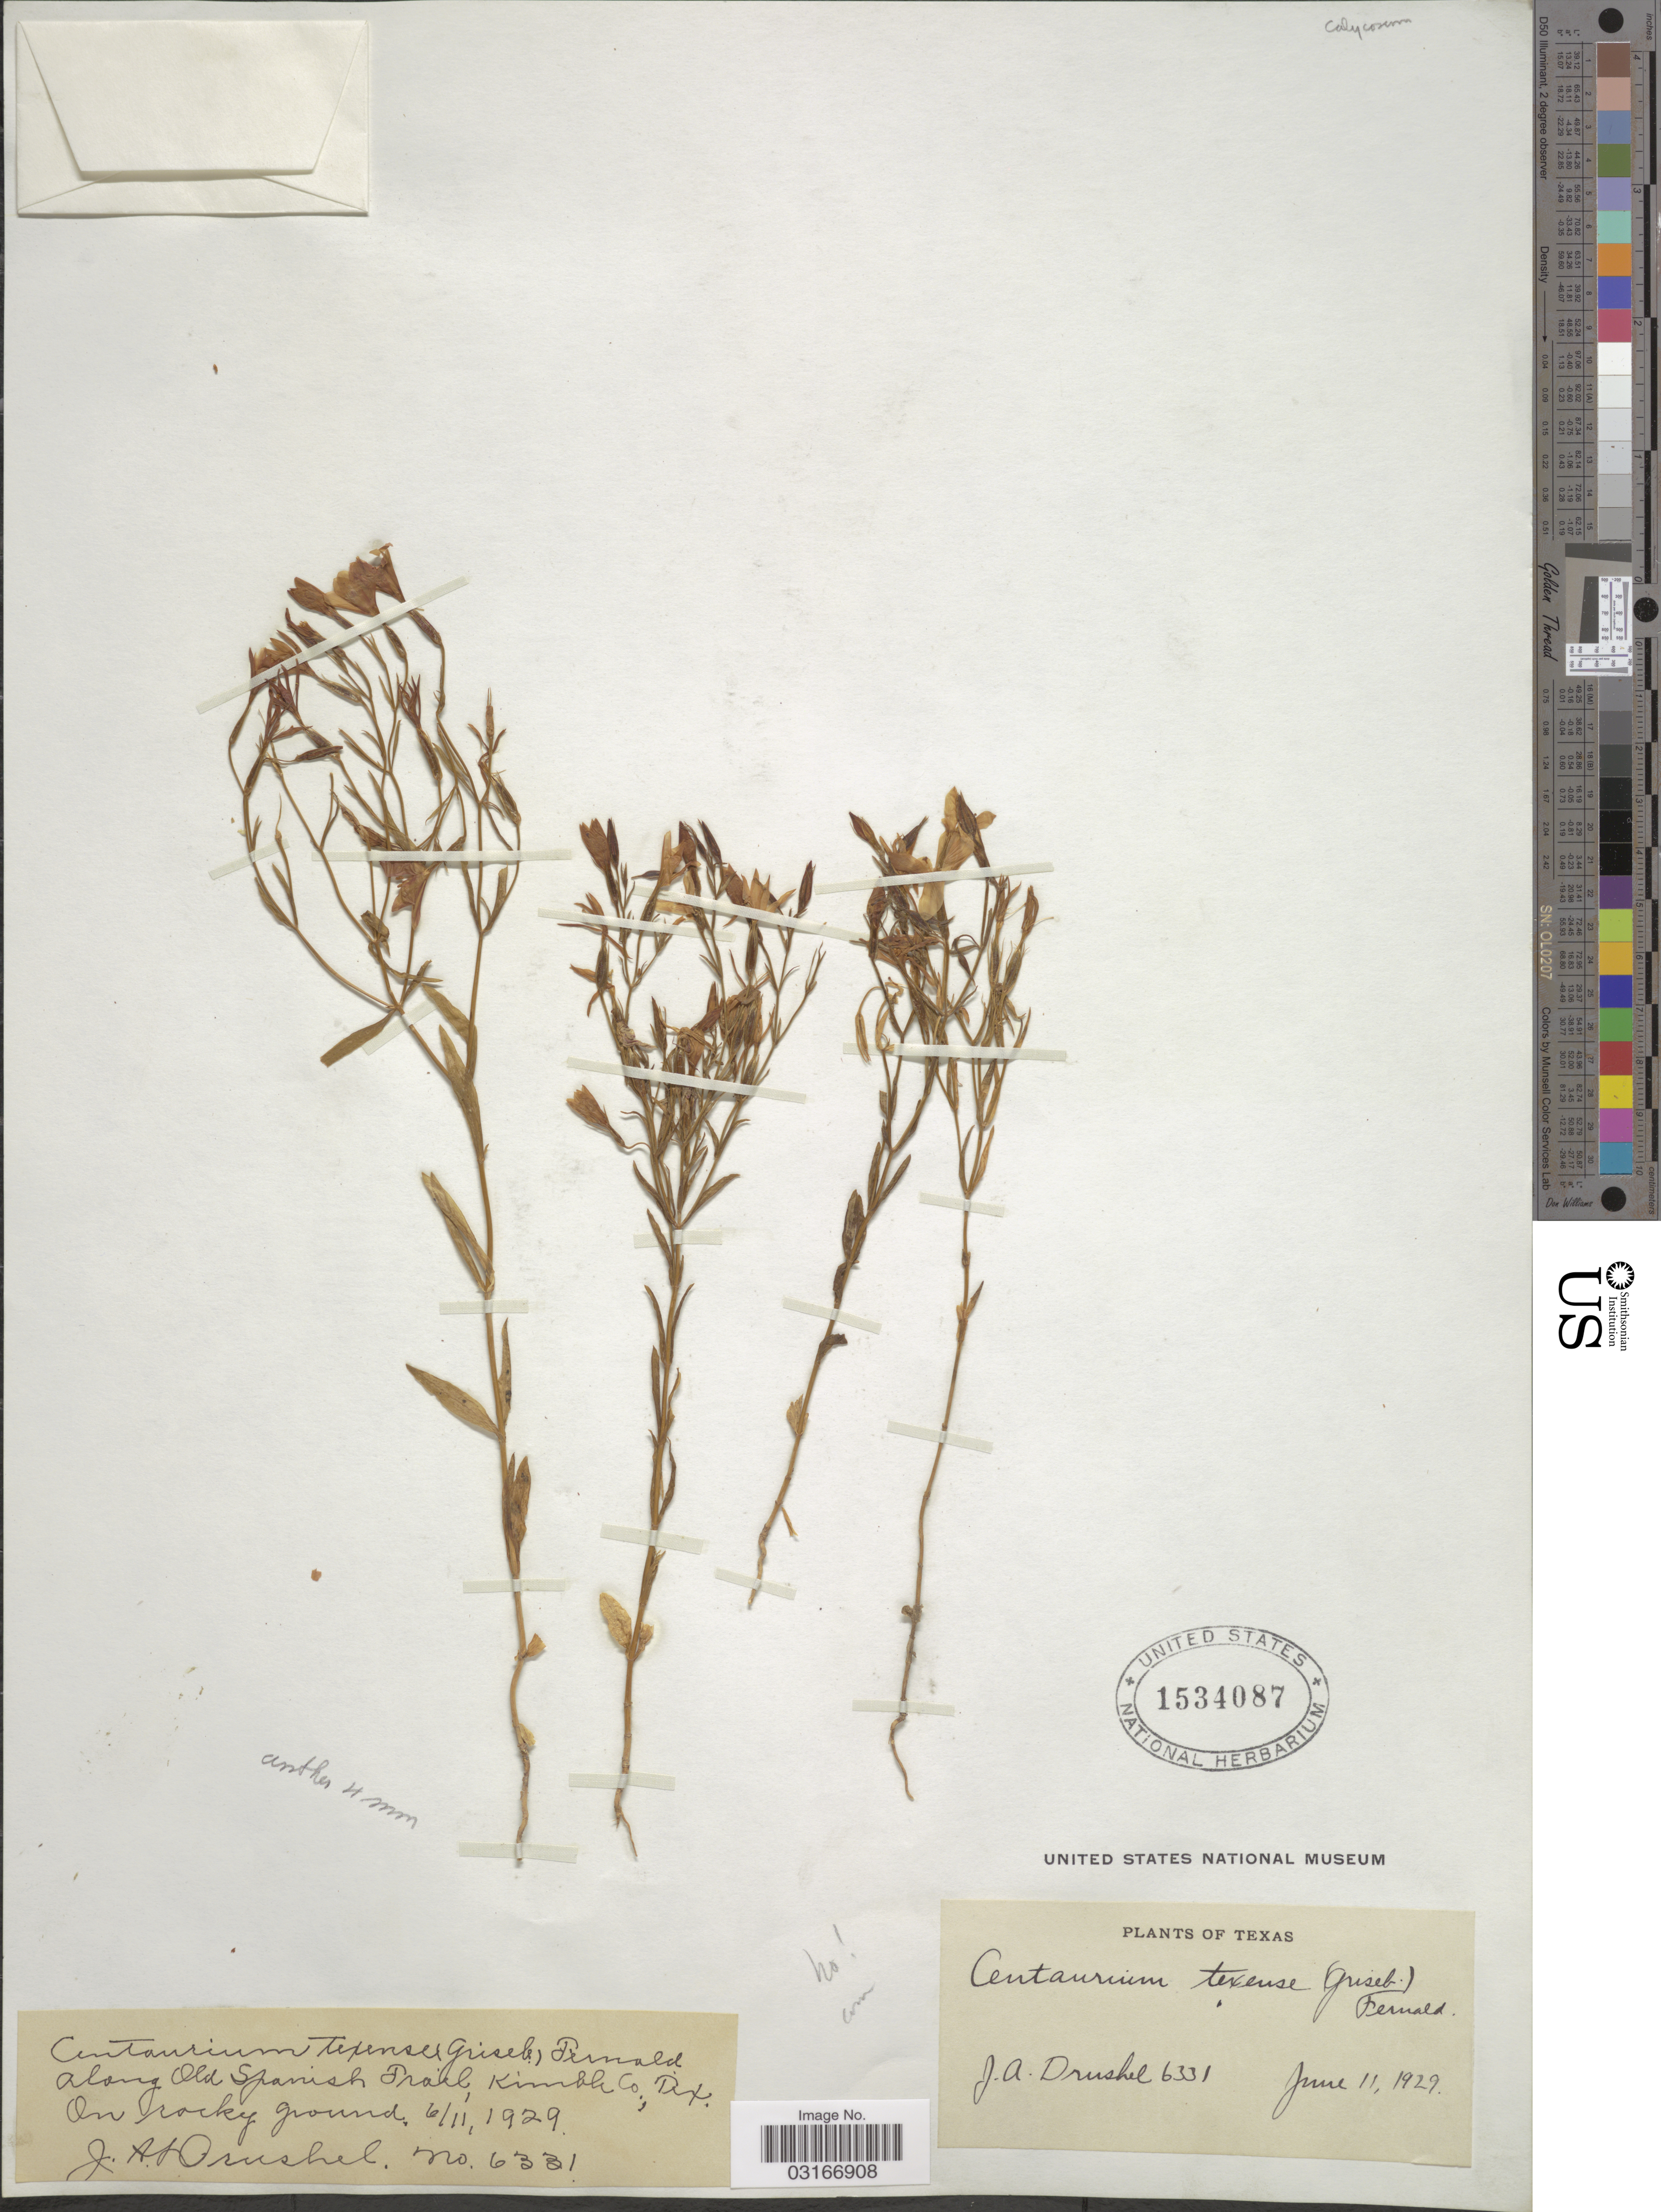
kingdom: Plantae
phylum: Tracheophyta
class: Magnoliopsida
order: Gentianales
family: Gentianaceae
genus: Centaurium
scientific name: Centaurium calycosum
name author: (Buckley) Buckley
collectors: J. A. Drushel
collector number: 6331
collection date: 1929-06-11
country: United States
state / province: Texas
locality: Along old Spanish Trail, Kimble Co.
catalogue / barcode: US 1534087